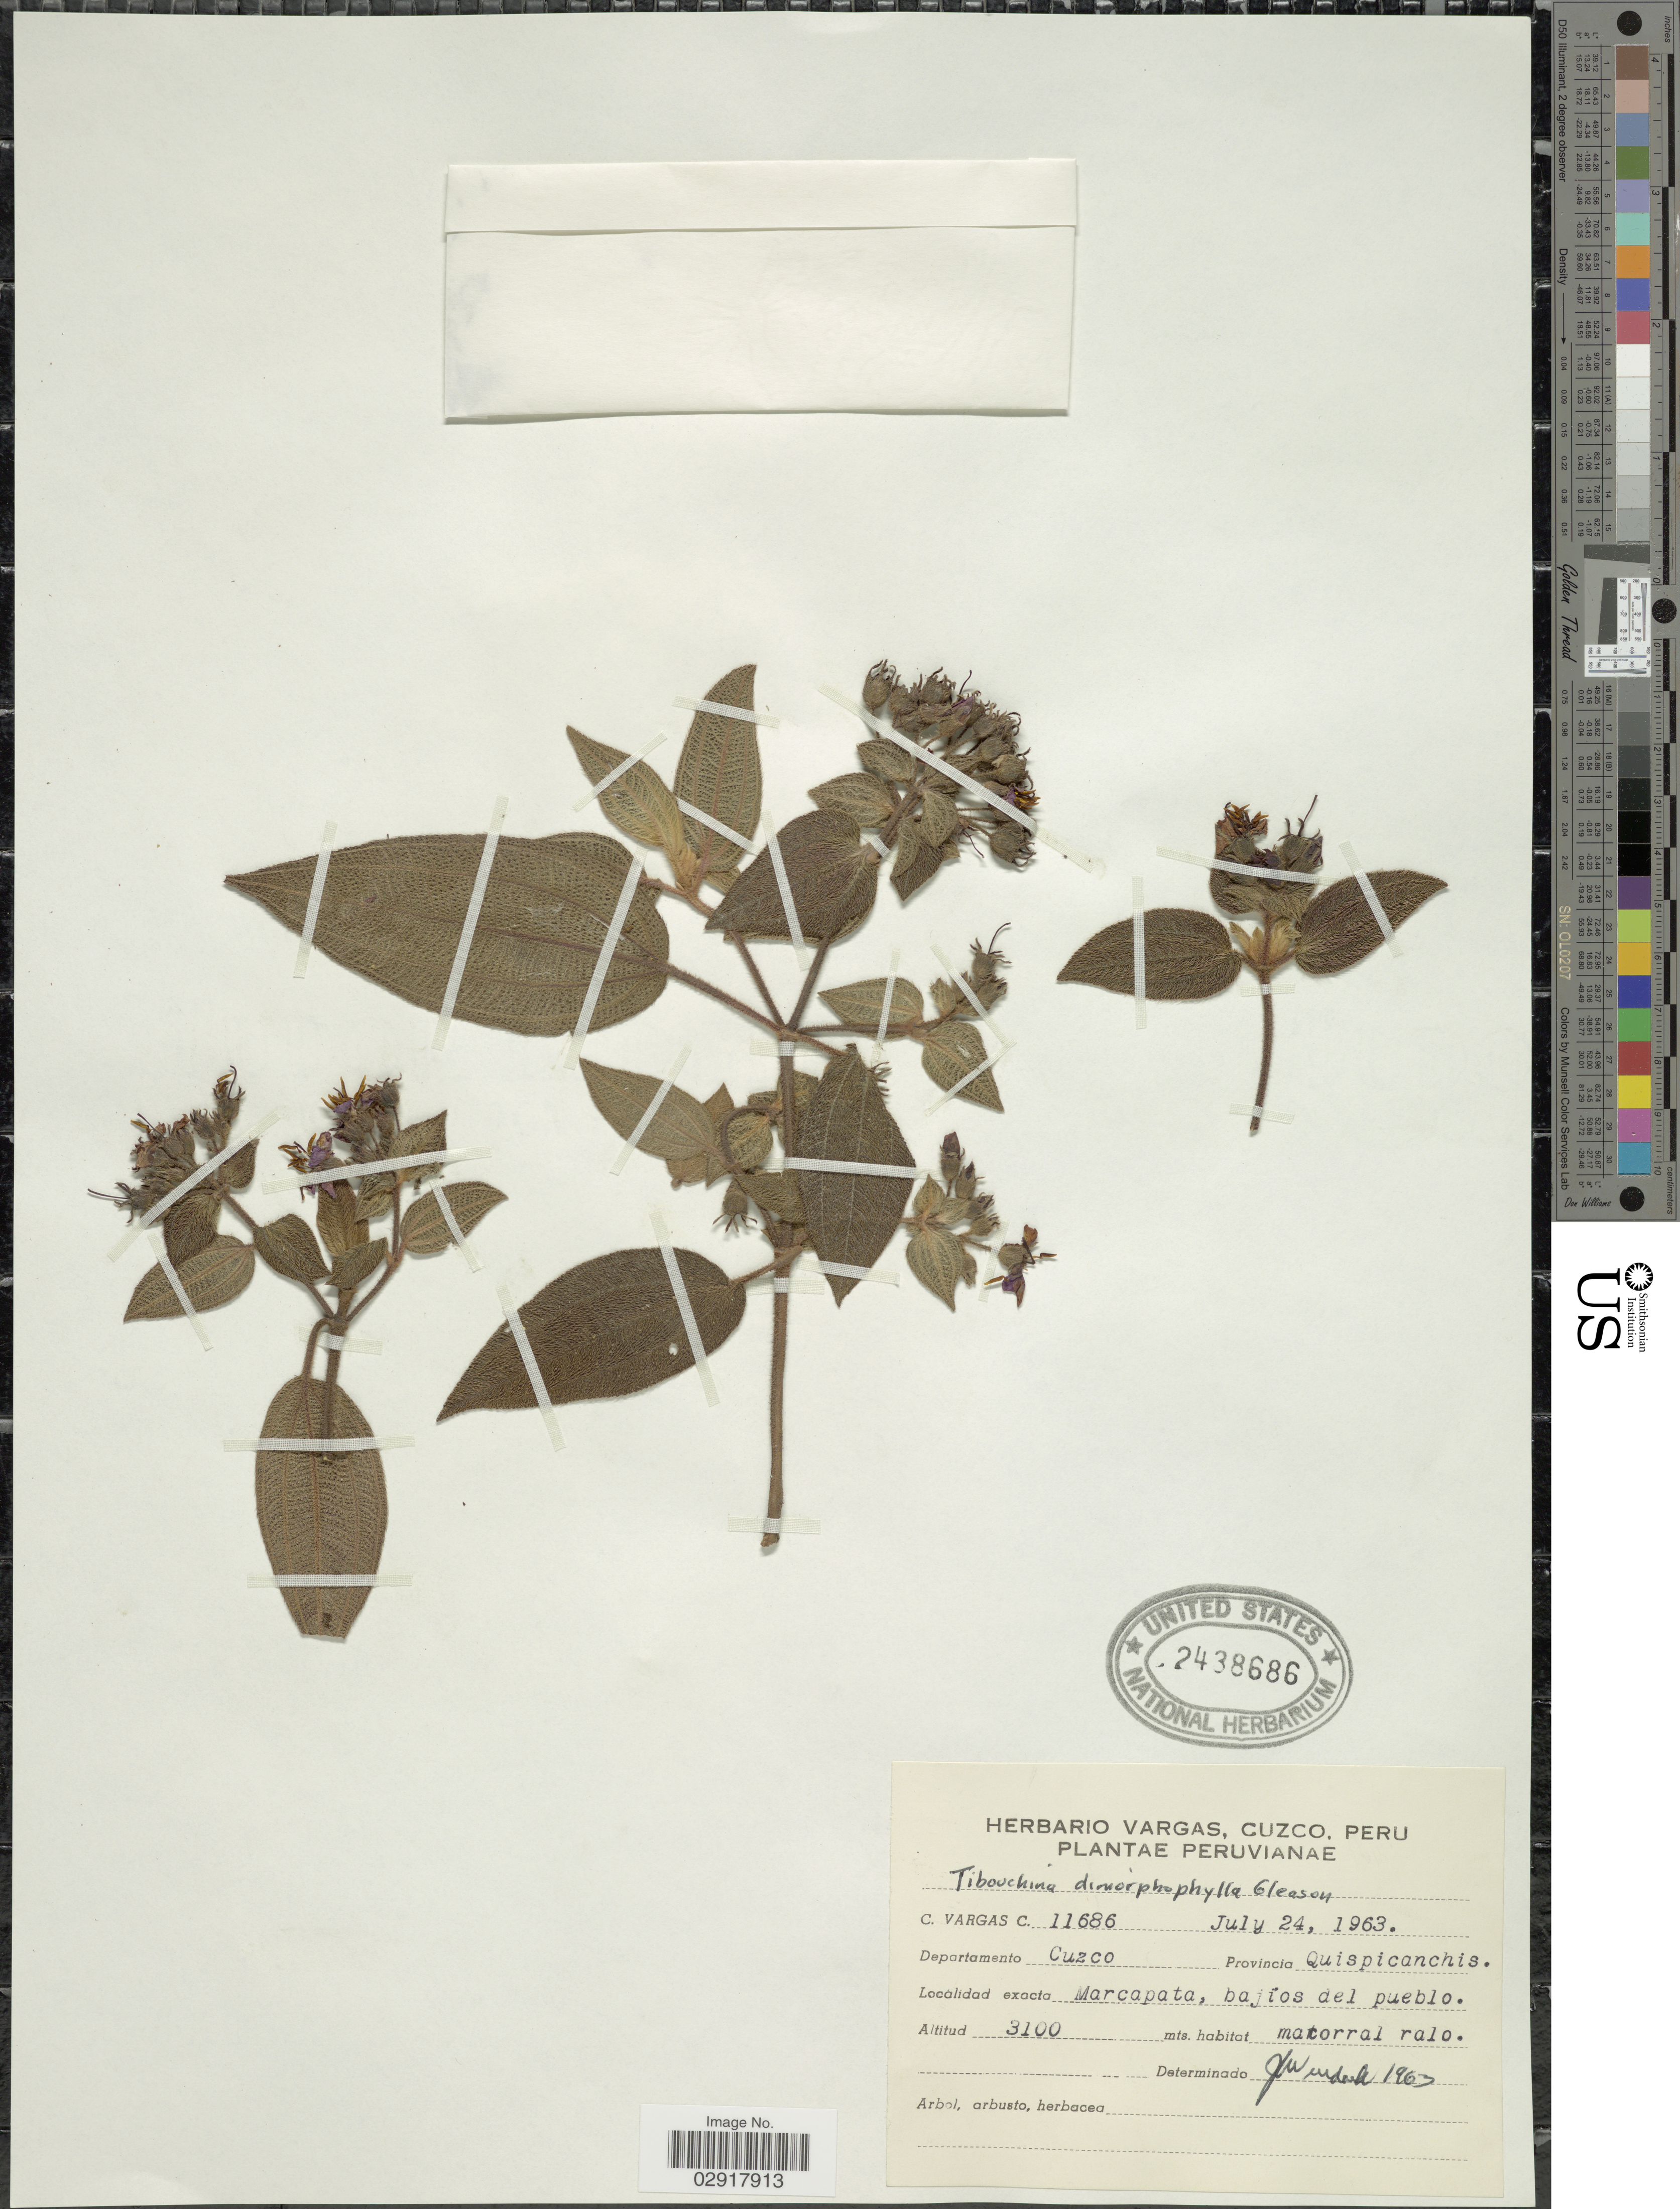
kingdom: Plantae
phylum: Tracheophyta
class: Magnoliopsida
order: Myrtales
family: Melastomataceae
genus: Chaetogastra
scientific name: Chaetogastra dimorphylla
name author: (Gleason) P.J.F. Guim. & Michelang.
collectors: C. Vargas Calderón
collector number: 11686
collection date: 1963-07-24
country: Peru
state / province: Cusco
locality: Departamento Cuzco. Provincia Quispicanchis. Marcapata, bajíos del pueblo.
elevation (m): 3100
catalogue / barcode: US 2438686